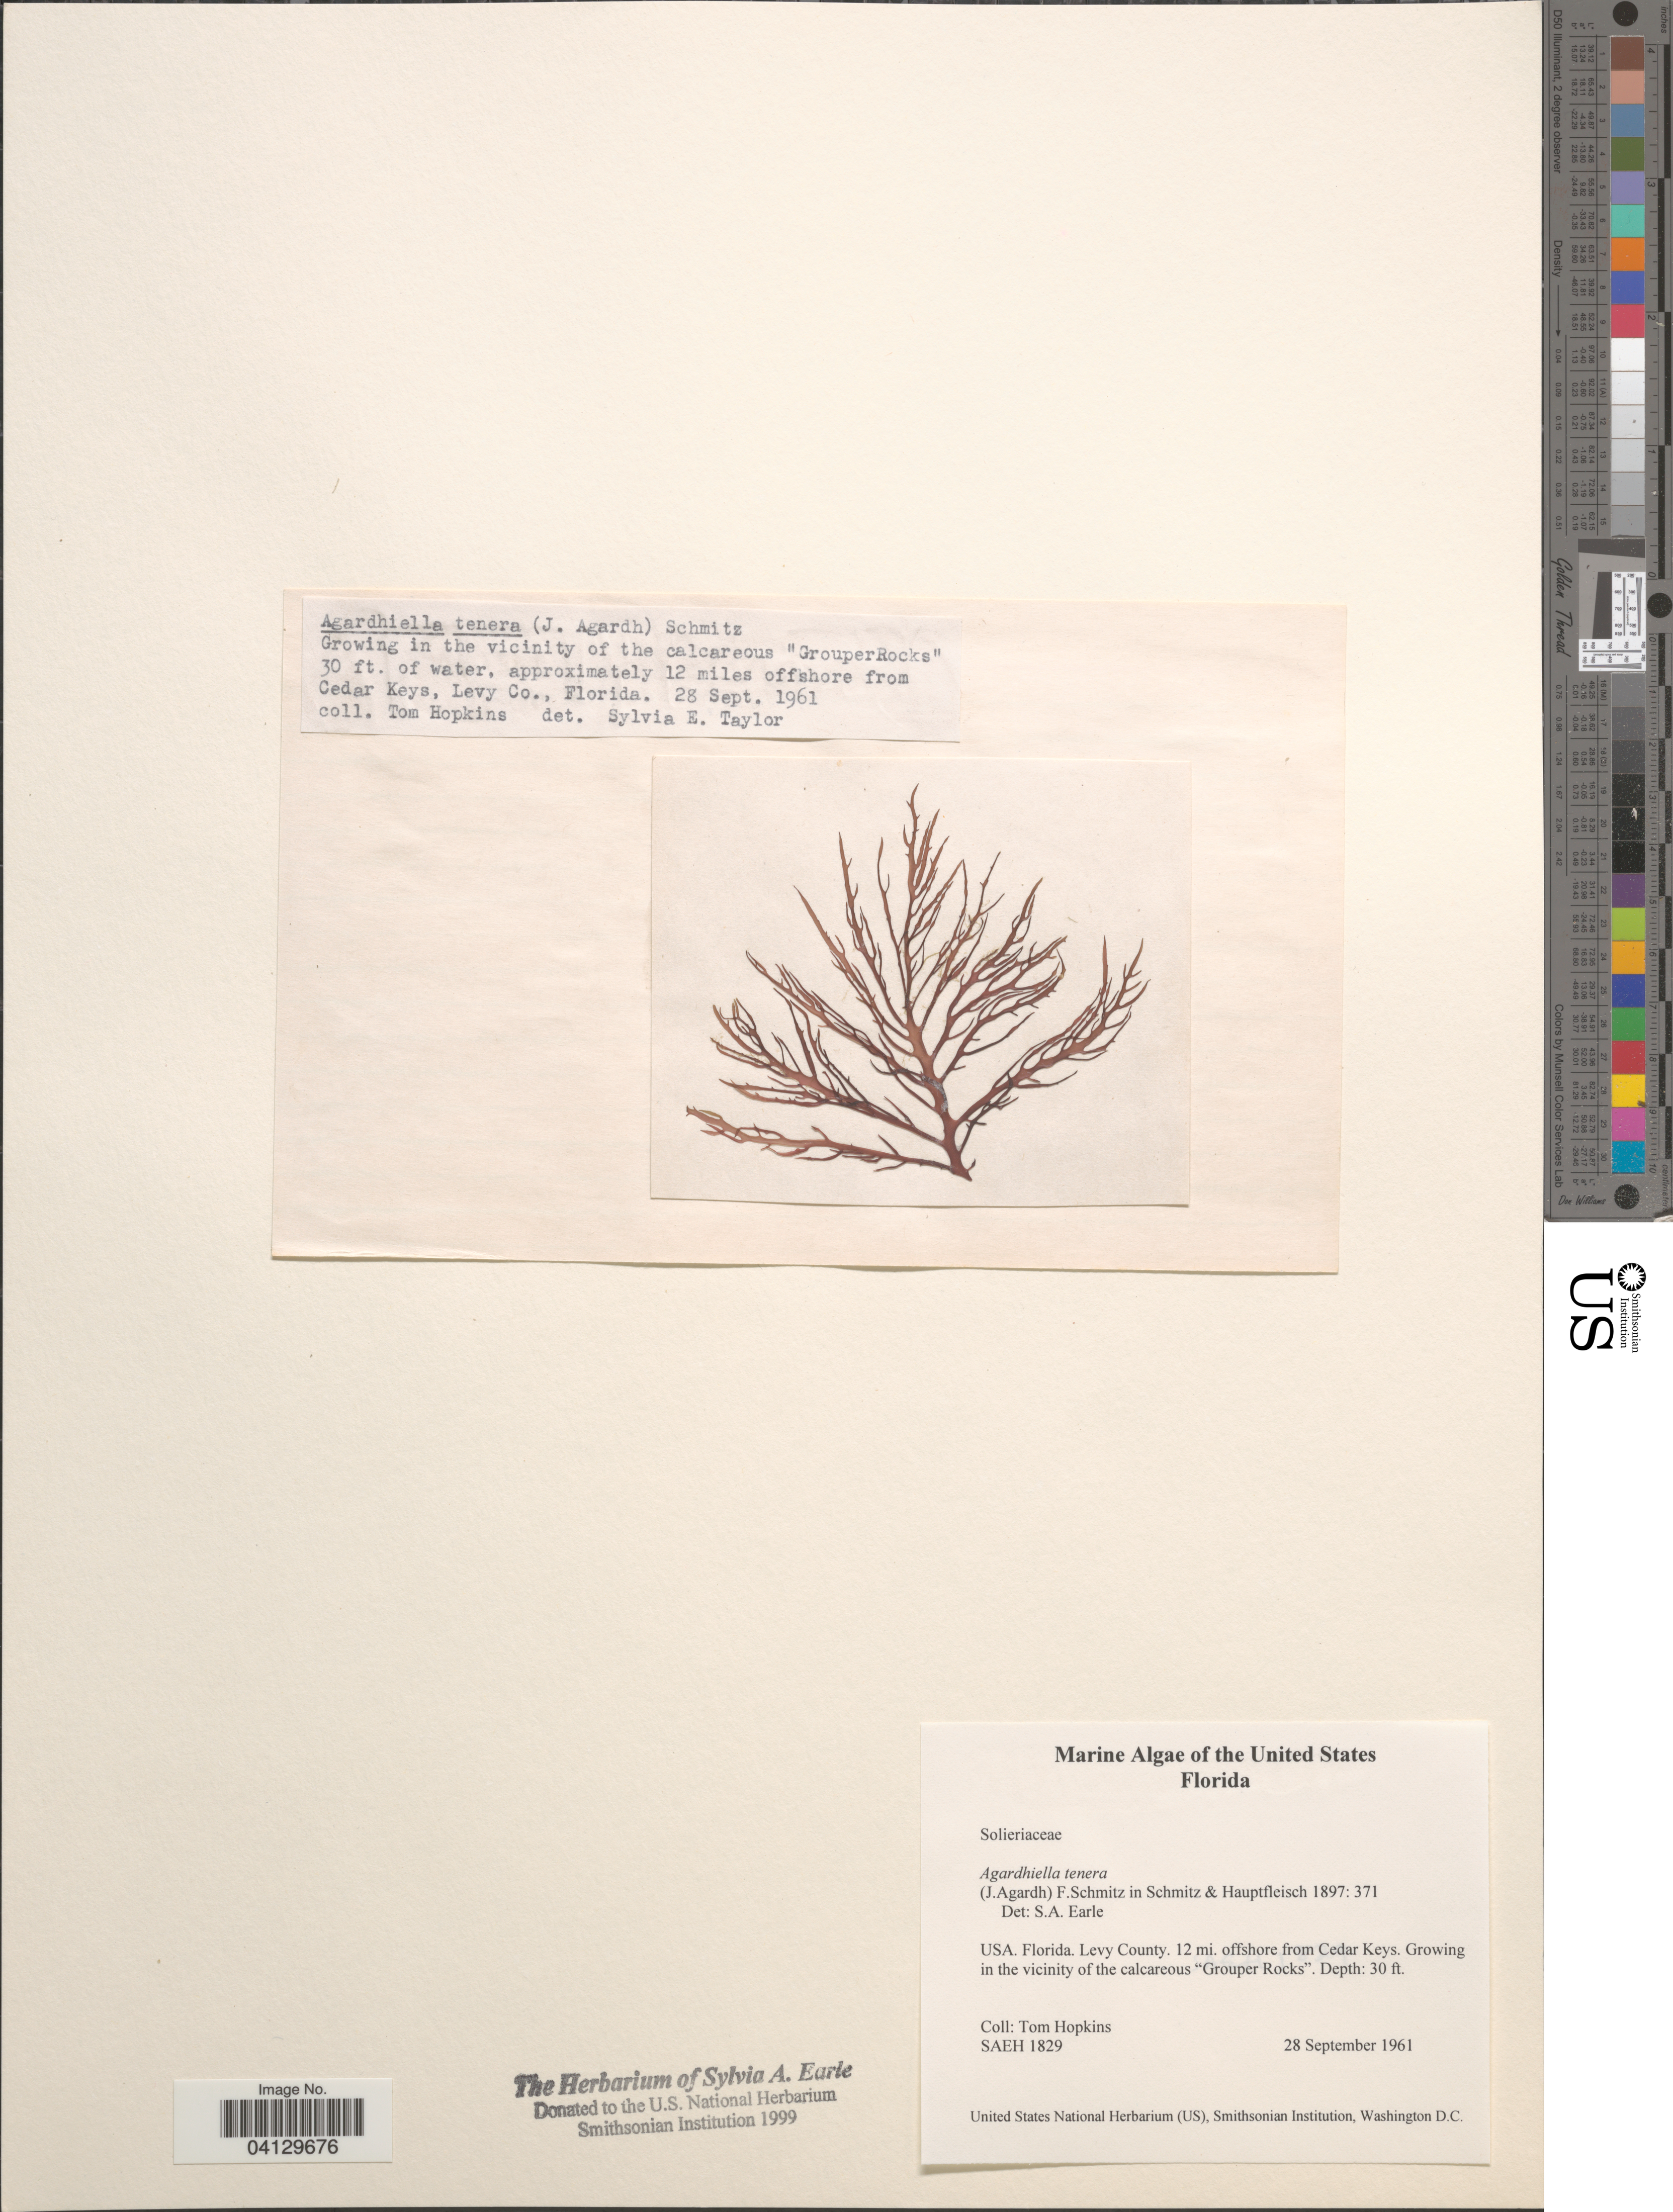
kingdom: Plantae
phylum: Rhodophyta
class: Florideophyceae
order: Gigartinales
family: Solieriaceae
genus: Agardhiella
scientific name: Agardhiella subulata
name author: (C. Agardh) G.T.Kraft & M.J. Wynne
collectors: T. Hopkins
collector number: SAEH1829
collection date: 1961-09-28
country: United States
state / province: Florida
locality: Levy County. 12 mi. offshore from Cedar Keys. Growing in the vicinity of the calcareous "Grouper Rocks".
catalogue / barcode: US 328658